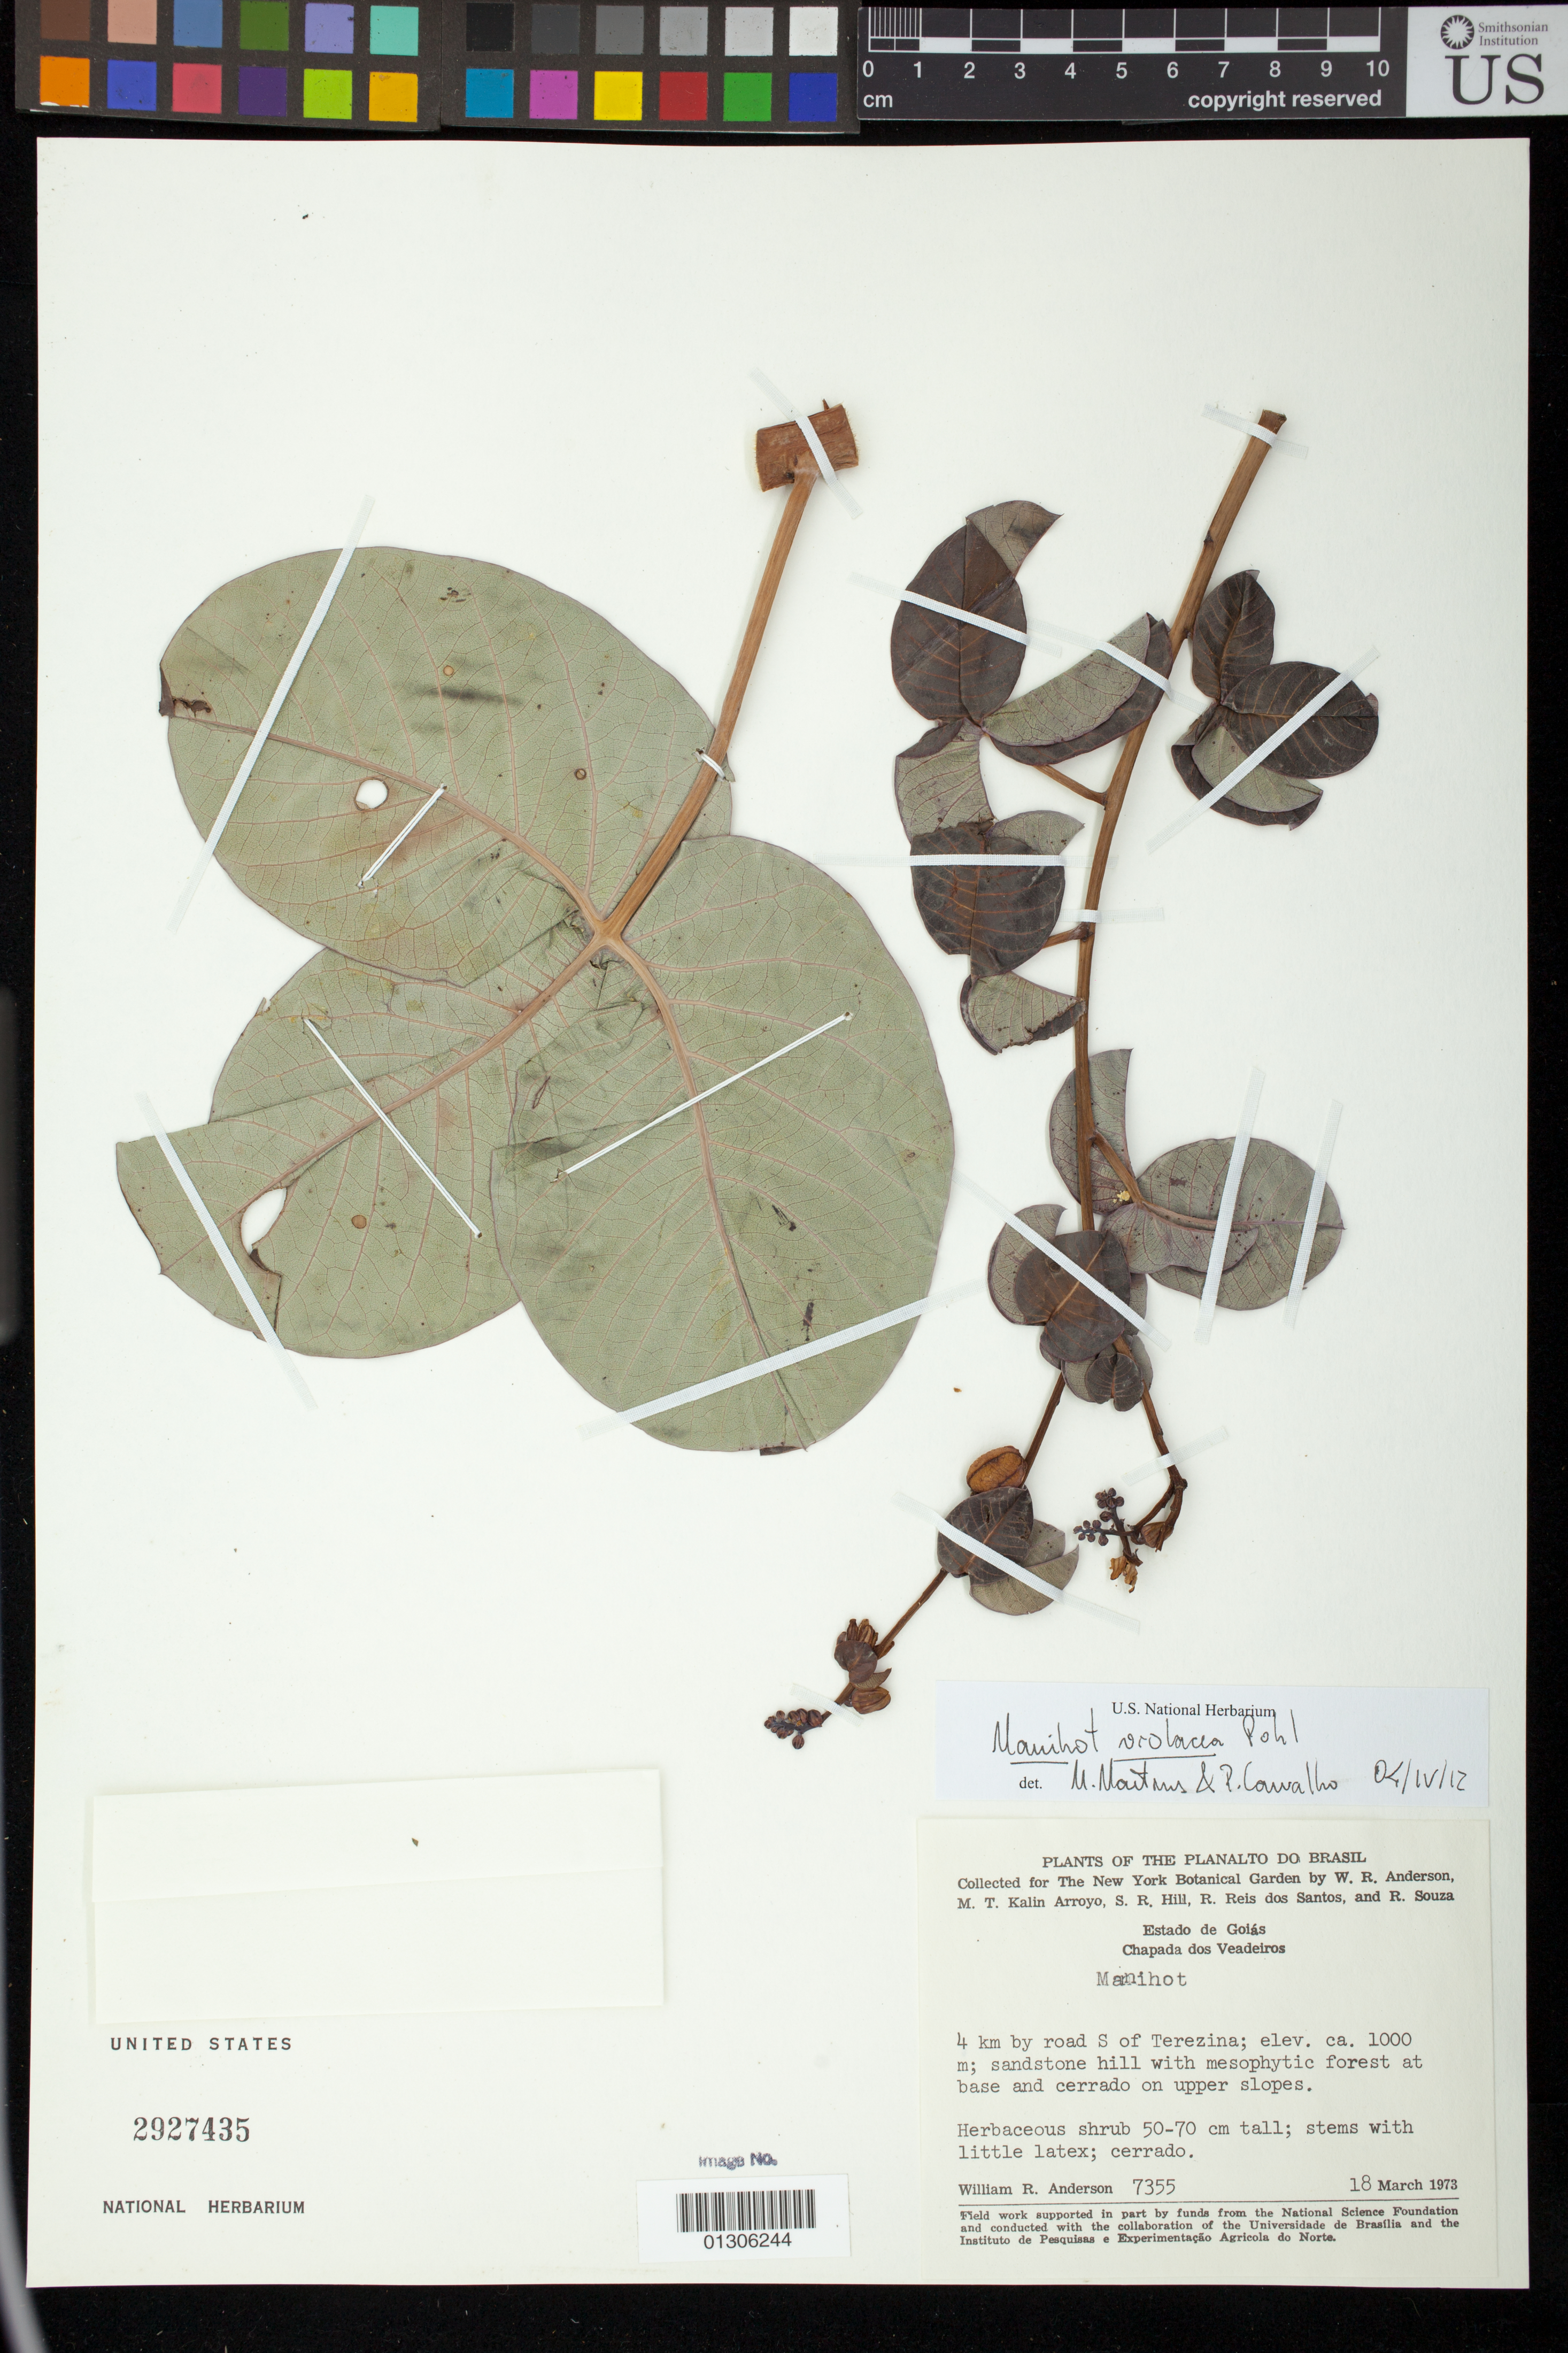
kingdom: Plantae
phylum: Tracheophyta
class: Magnoliopsida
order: Malpighiales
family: Euphorbiaceae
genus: Manihot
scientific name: Manihot inflexa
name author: M.Mend. & T.B. Cavalc.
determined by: Mendoza, M.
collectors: W. R. Anderson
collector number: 7355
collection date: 1973-03-18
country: Brazil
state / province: Goiás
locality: Chapada dos Veadeiros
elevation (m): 1000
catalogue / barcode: US 2927435